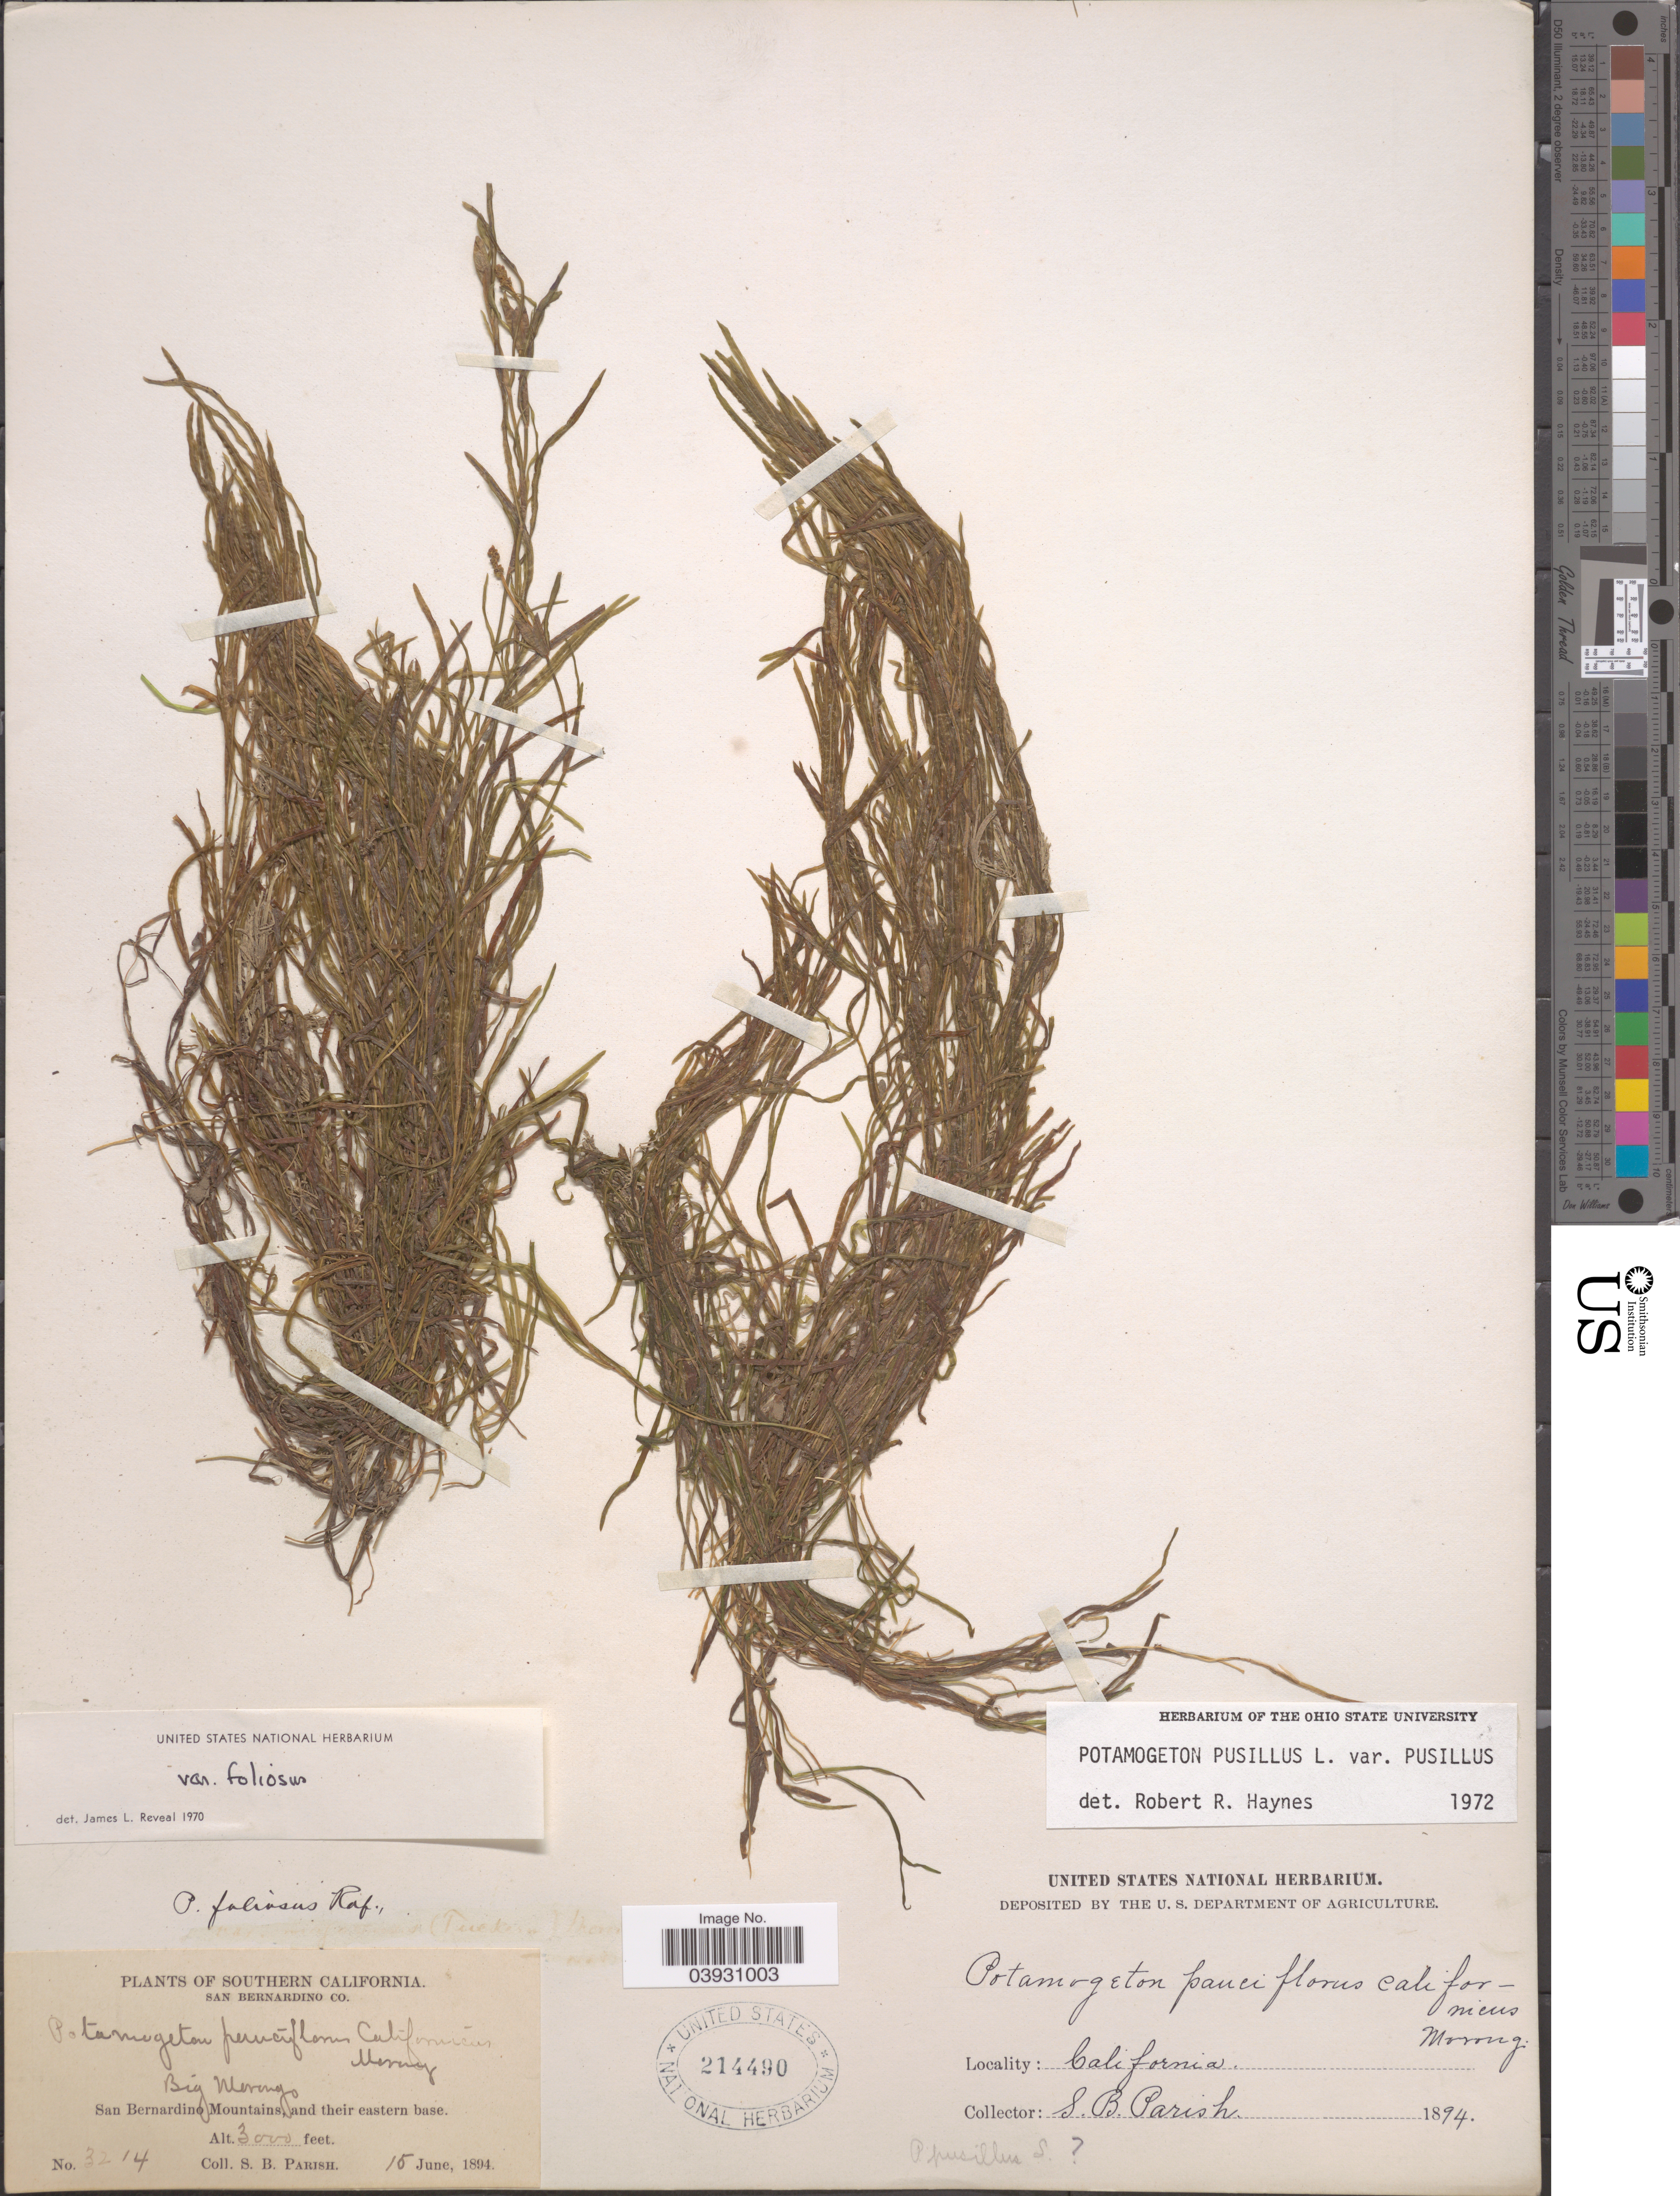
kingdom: Plantae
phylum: Tracheophyta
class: Liliopsida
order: Alismatales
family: Potamogetonaceae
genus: Potamogeton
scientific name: Potamogeton pusillus var. pusillus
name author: L.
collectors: S. B. Parish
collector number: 3214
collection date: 1894-06-15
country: United States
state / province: California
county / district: San Bernardino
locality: Southern California. San Bernardino Co. Big Morango. San Bernardino Mountains, and their eastern base.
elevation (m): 914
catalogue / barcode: US 214490